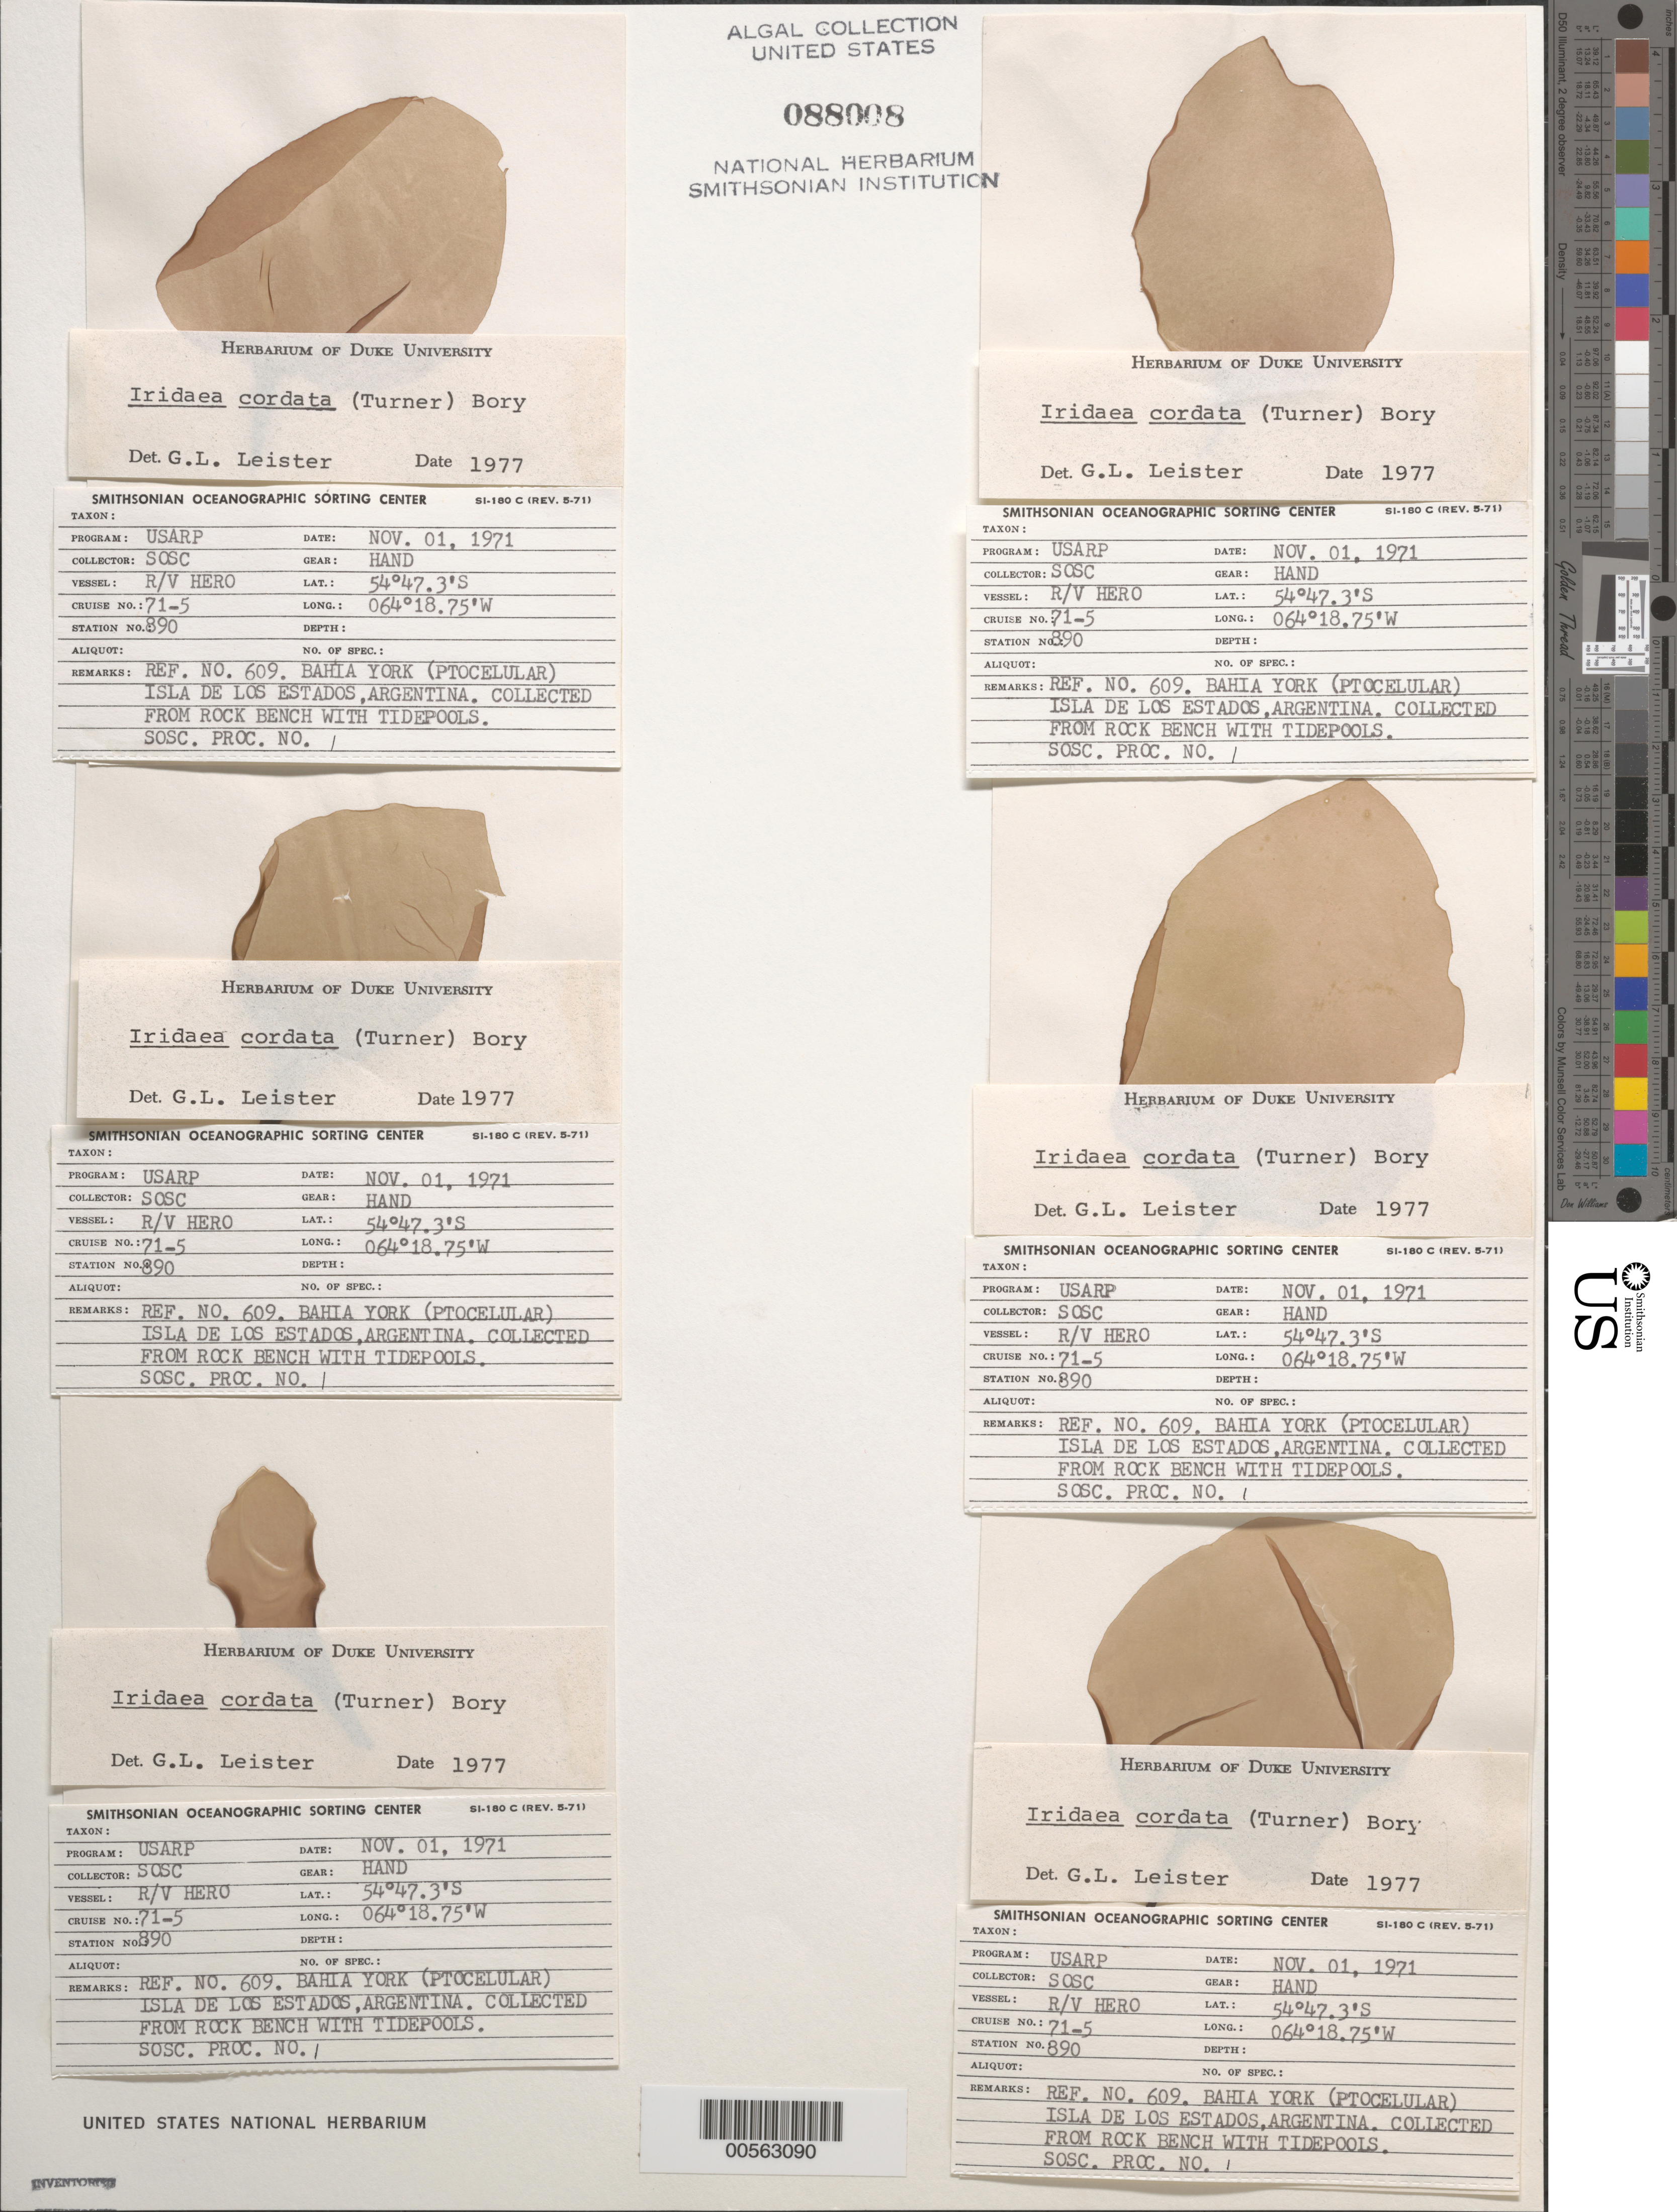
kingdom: Plantae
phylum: Rhodophyta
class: Florideophyceae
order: Gigartinales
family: Gigartinaceae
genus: Iridaea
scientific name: Iridaea cordata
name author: (Turner) Bory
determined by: Leister, G. L.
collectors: SOSC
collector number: Station 890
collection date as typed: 01 Nov 1971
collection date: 1971-11-01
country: Argentina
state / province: Tierra del Fuego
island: Isla de los Estados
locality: Puerto Celular, Bahia York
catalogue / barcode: US 88008